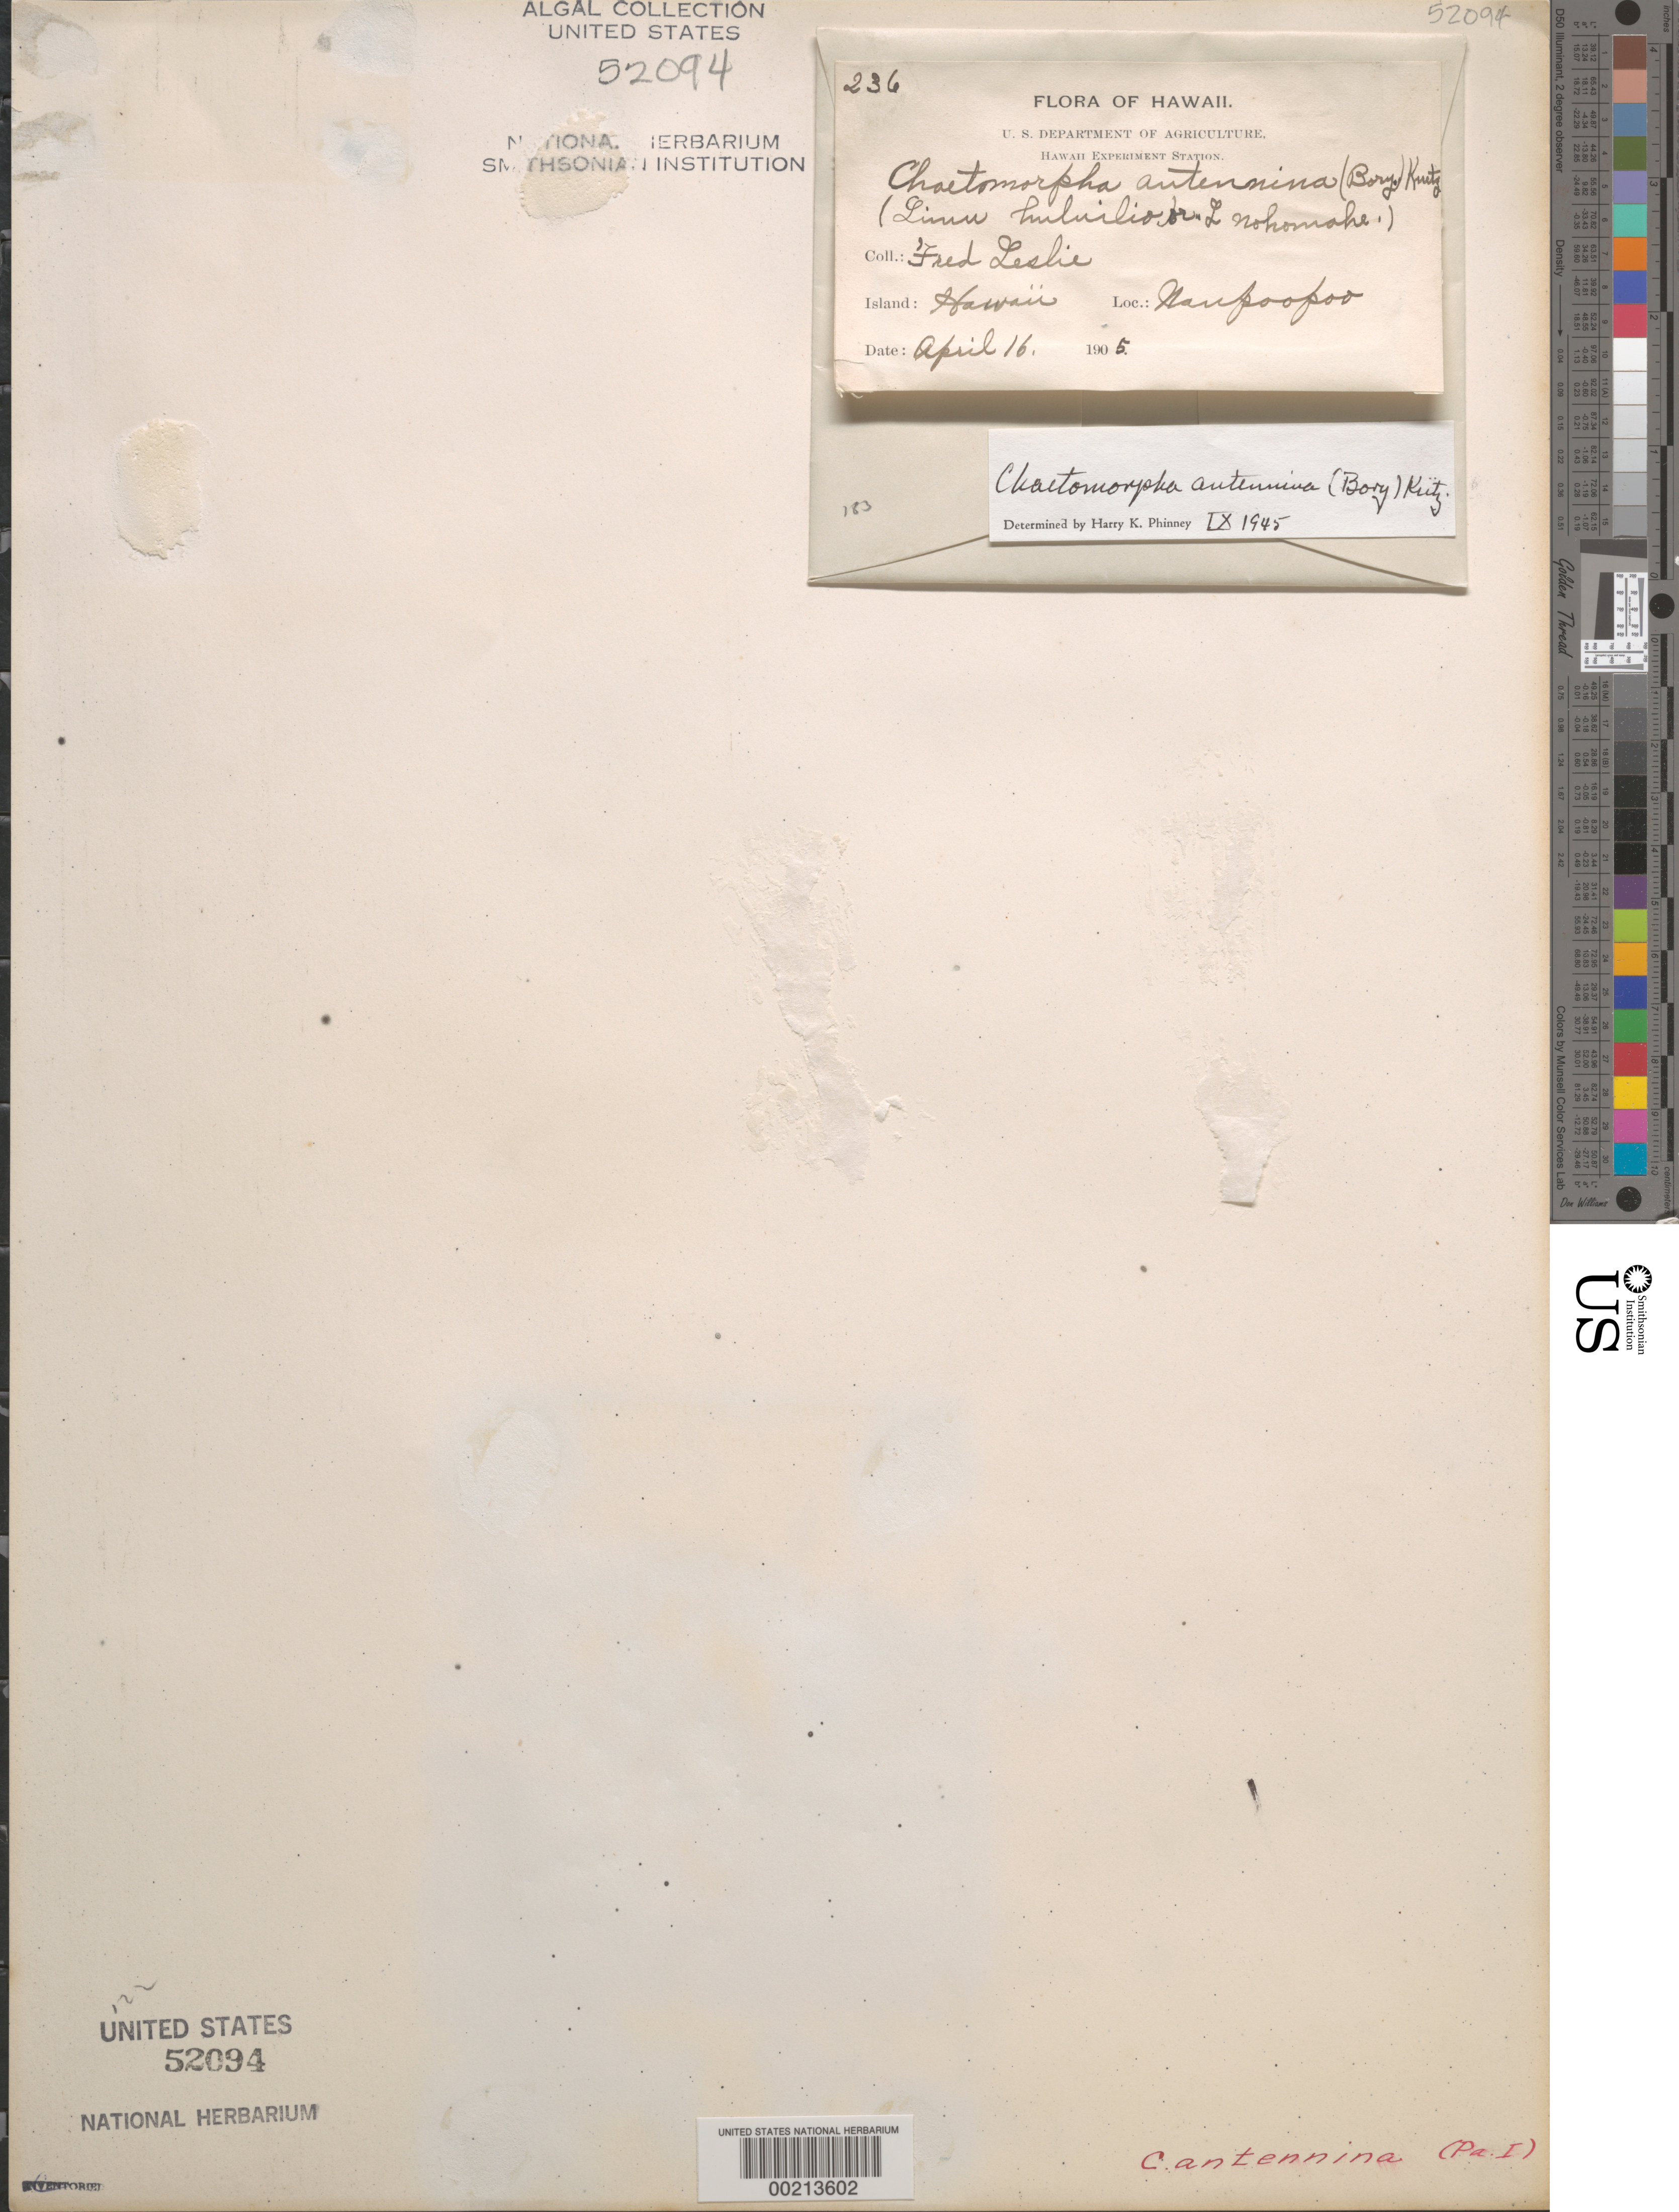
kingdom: Plantae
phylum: Chlorophyta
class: Ulvophyceae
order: Cladophorales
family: Cladophoraceae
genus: Chaetomorpha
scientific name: Chaetomorpha antennina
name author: (Bory) Kütz.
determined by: Phinney, H. K.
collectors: F. Leslie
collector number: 236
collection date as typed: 16 Apr 1905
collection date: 1905-04-16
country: United States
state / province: Hawaii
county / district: Hawaii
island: Hawaii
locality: Naupoopoo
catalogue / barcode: US 52094